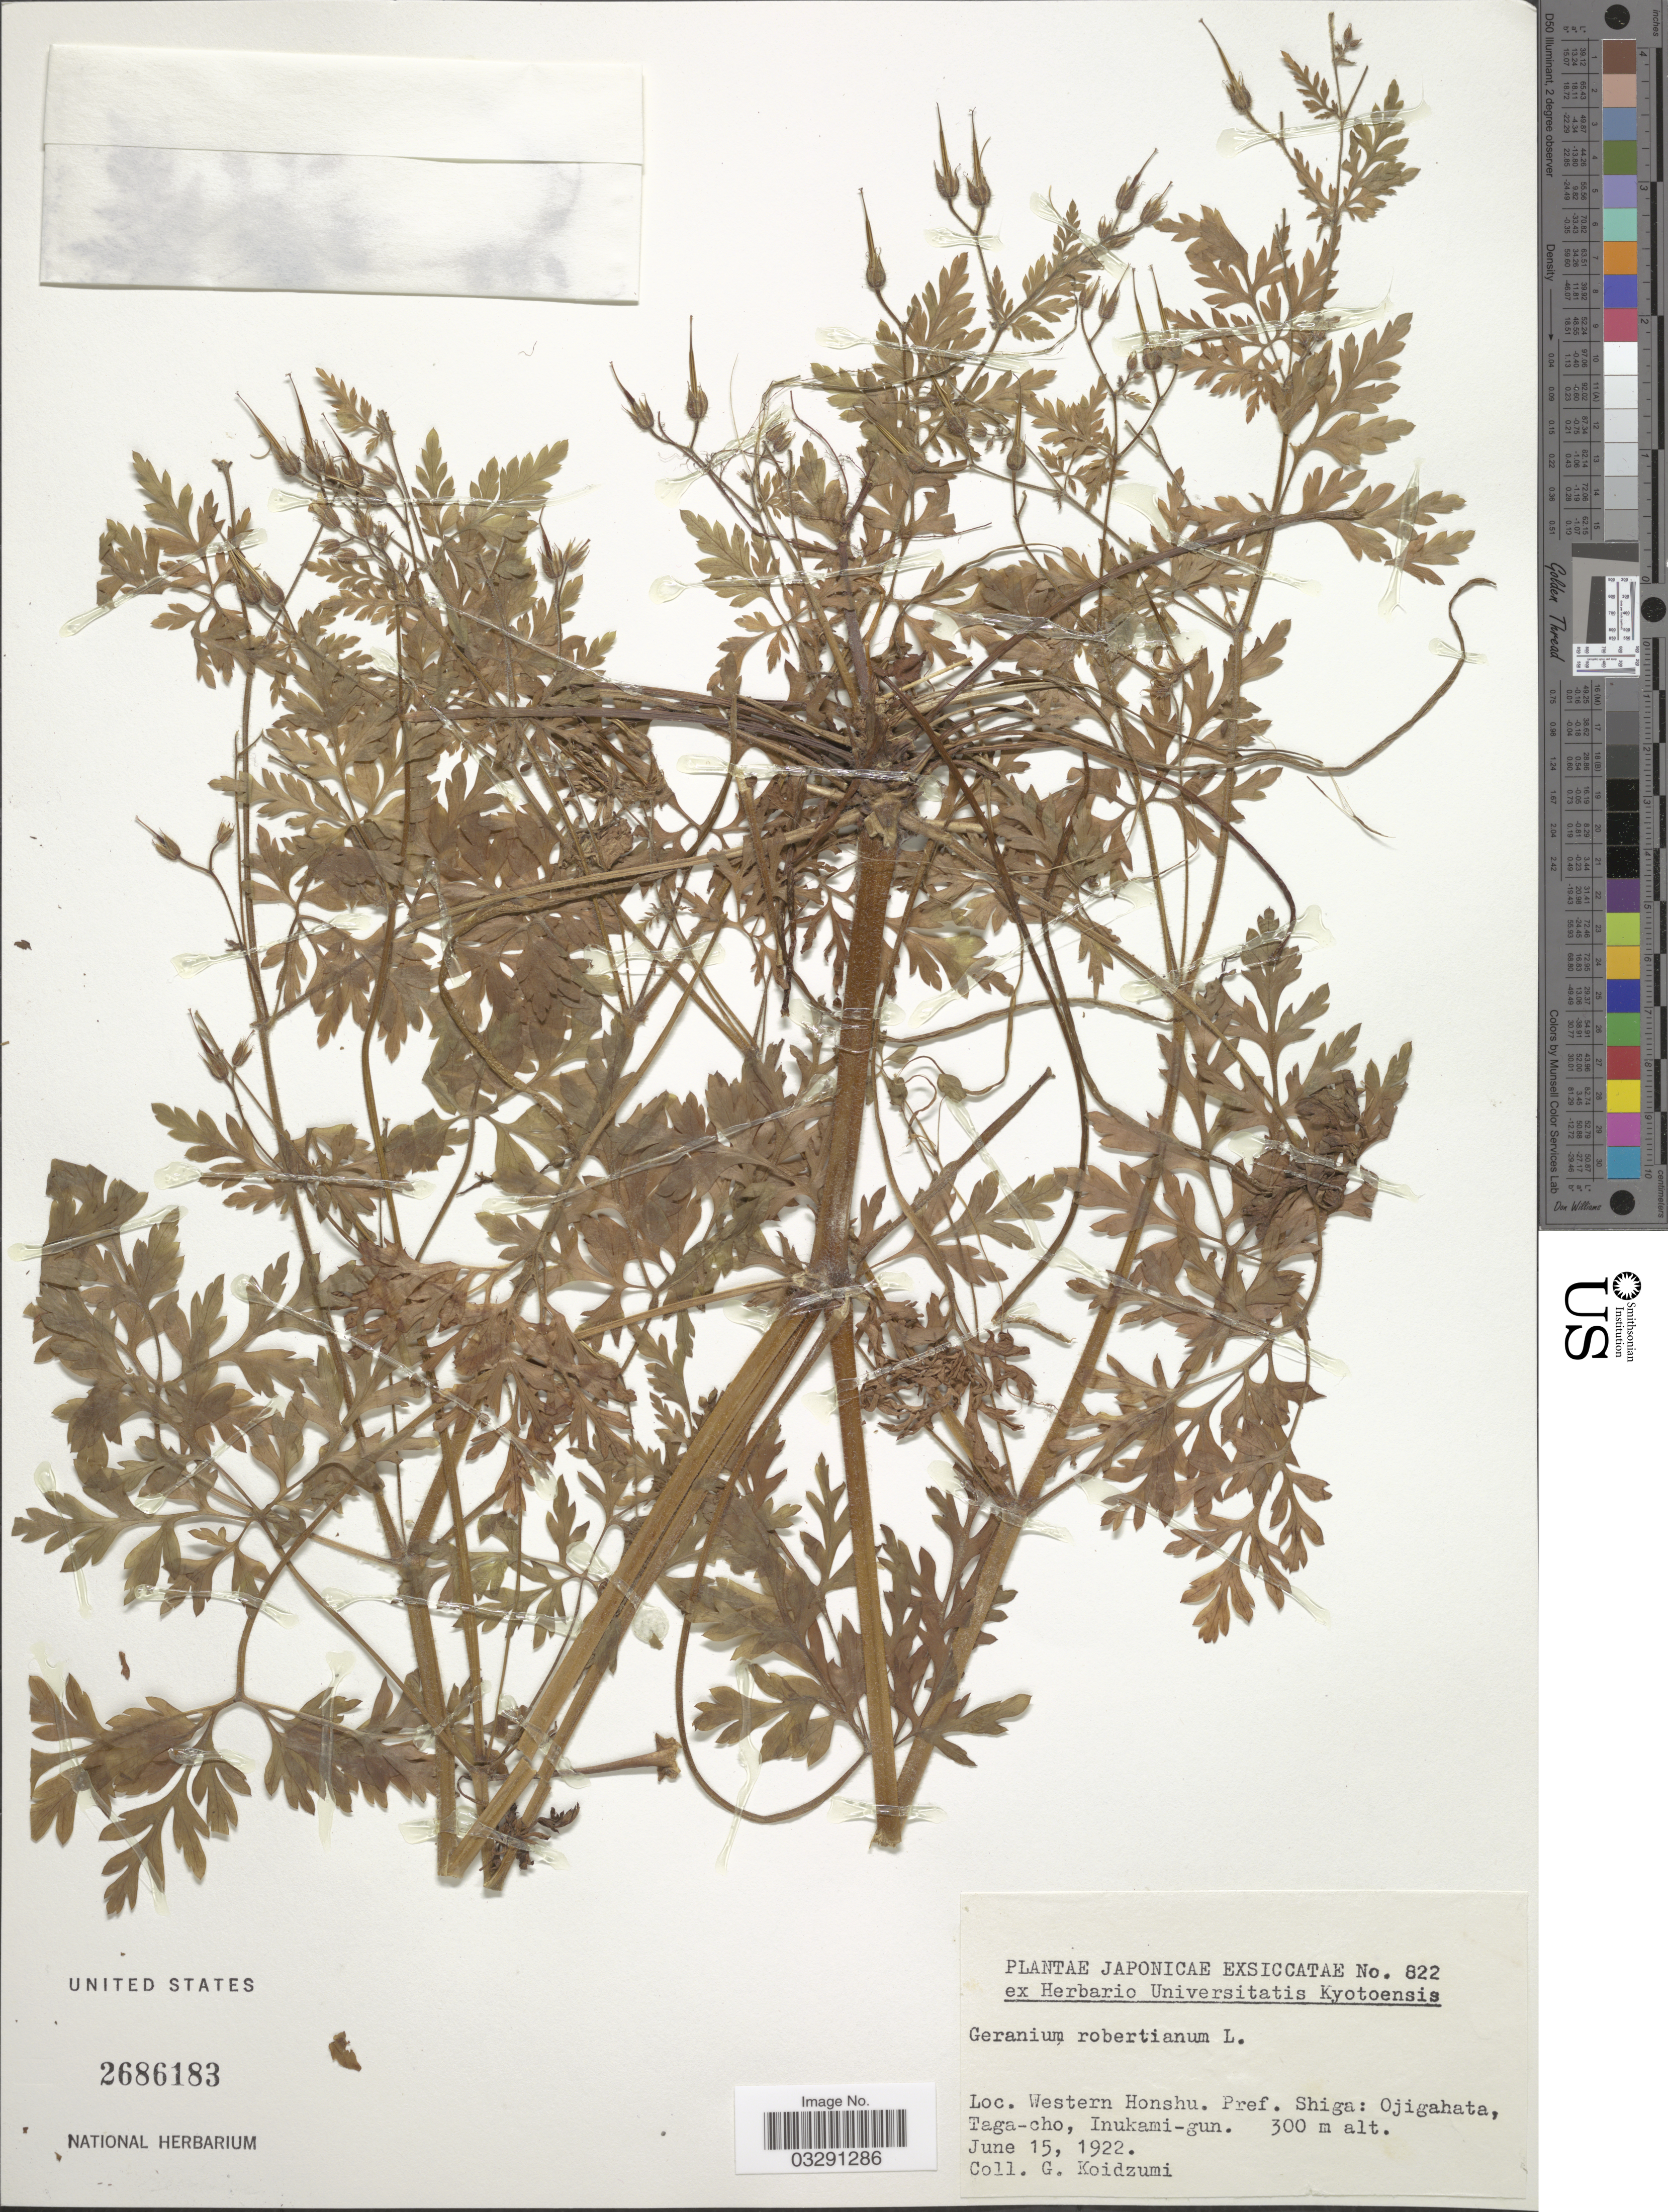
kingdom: Plantae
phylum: Tracheophyta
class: Magnoliopsida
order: Geraniales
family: Geraniaceae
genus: Geranium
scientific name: Geranium robertianum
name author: L.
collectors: G. Koidzumi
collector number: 822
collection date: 1922-06-15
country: Japan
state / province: Siga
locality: Western Honshu. Pref. Shiga: Ojigahata, Taga-cho, Inukami-gun.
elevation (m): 300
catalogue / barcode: US 2686183